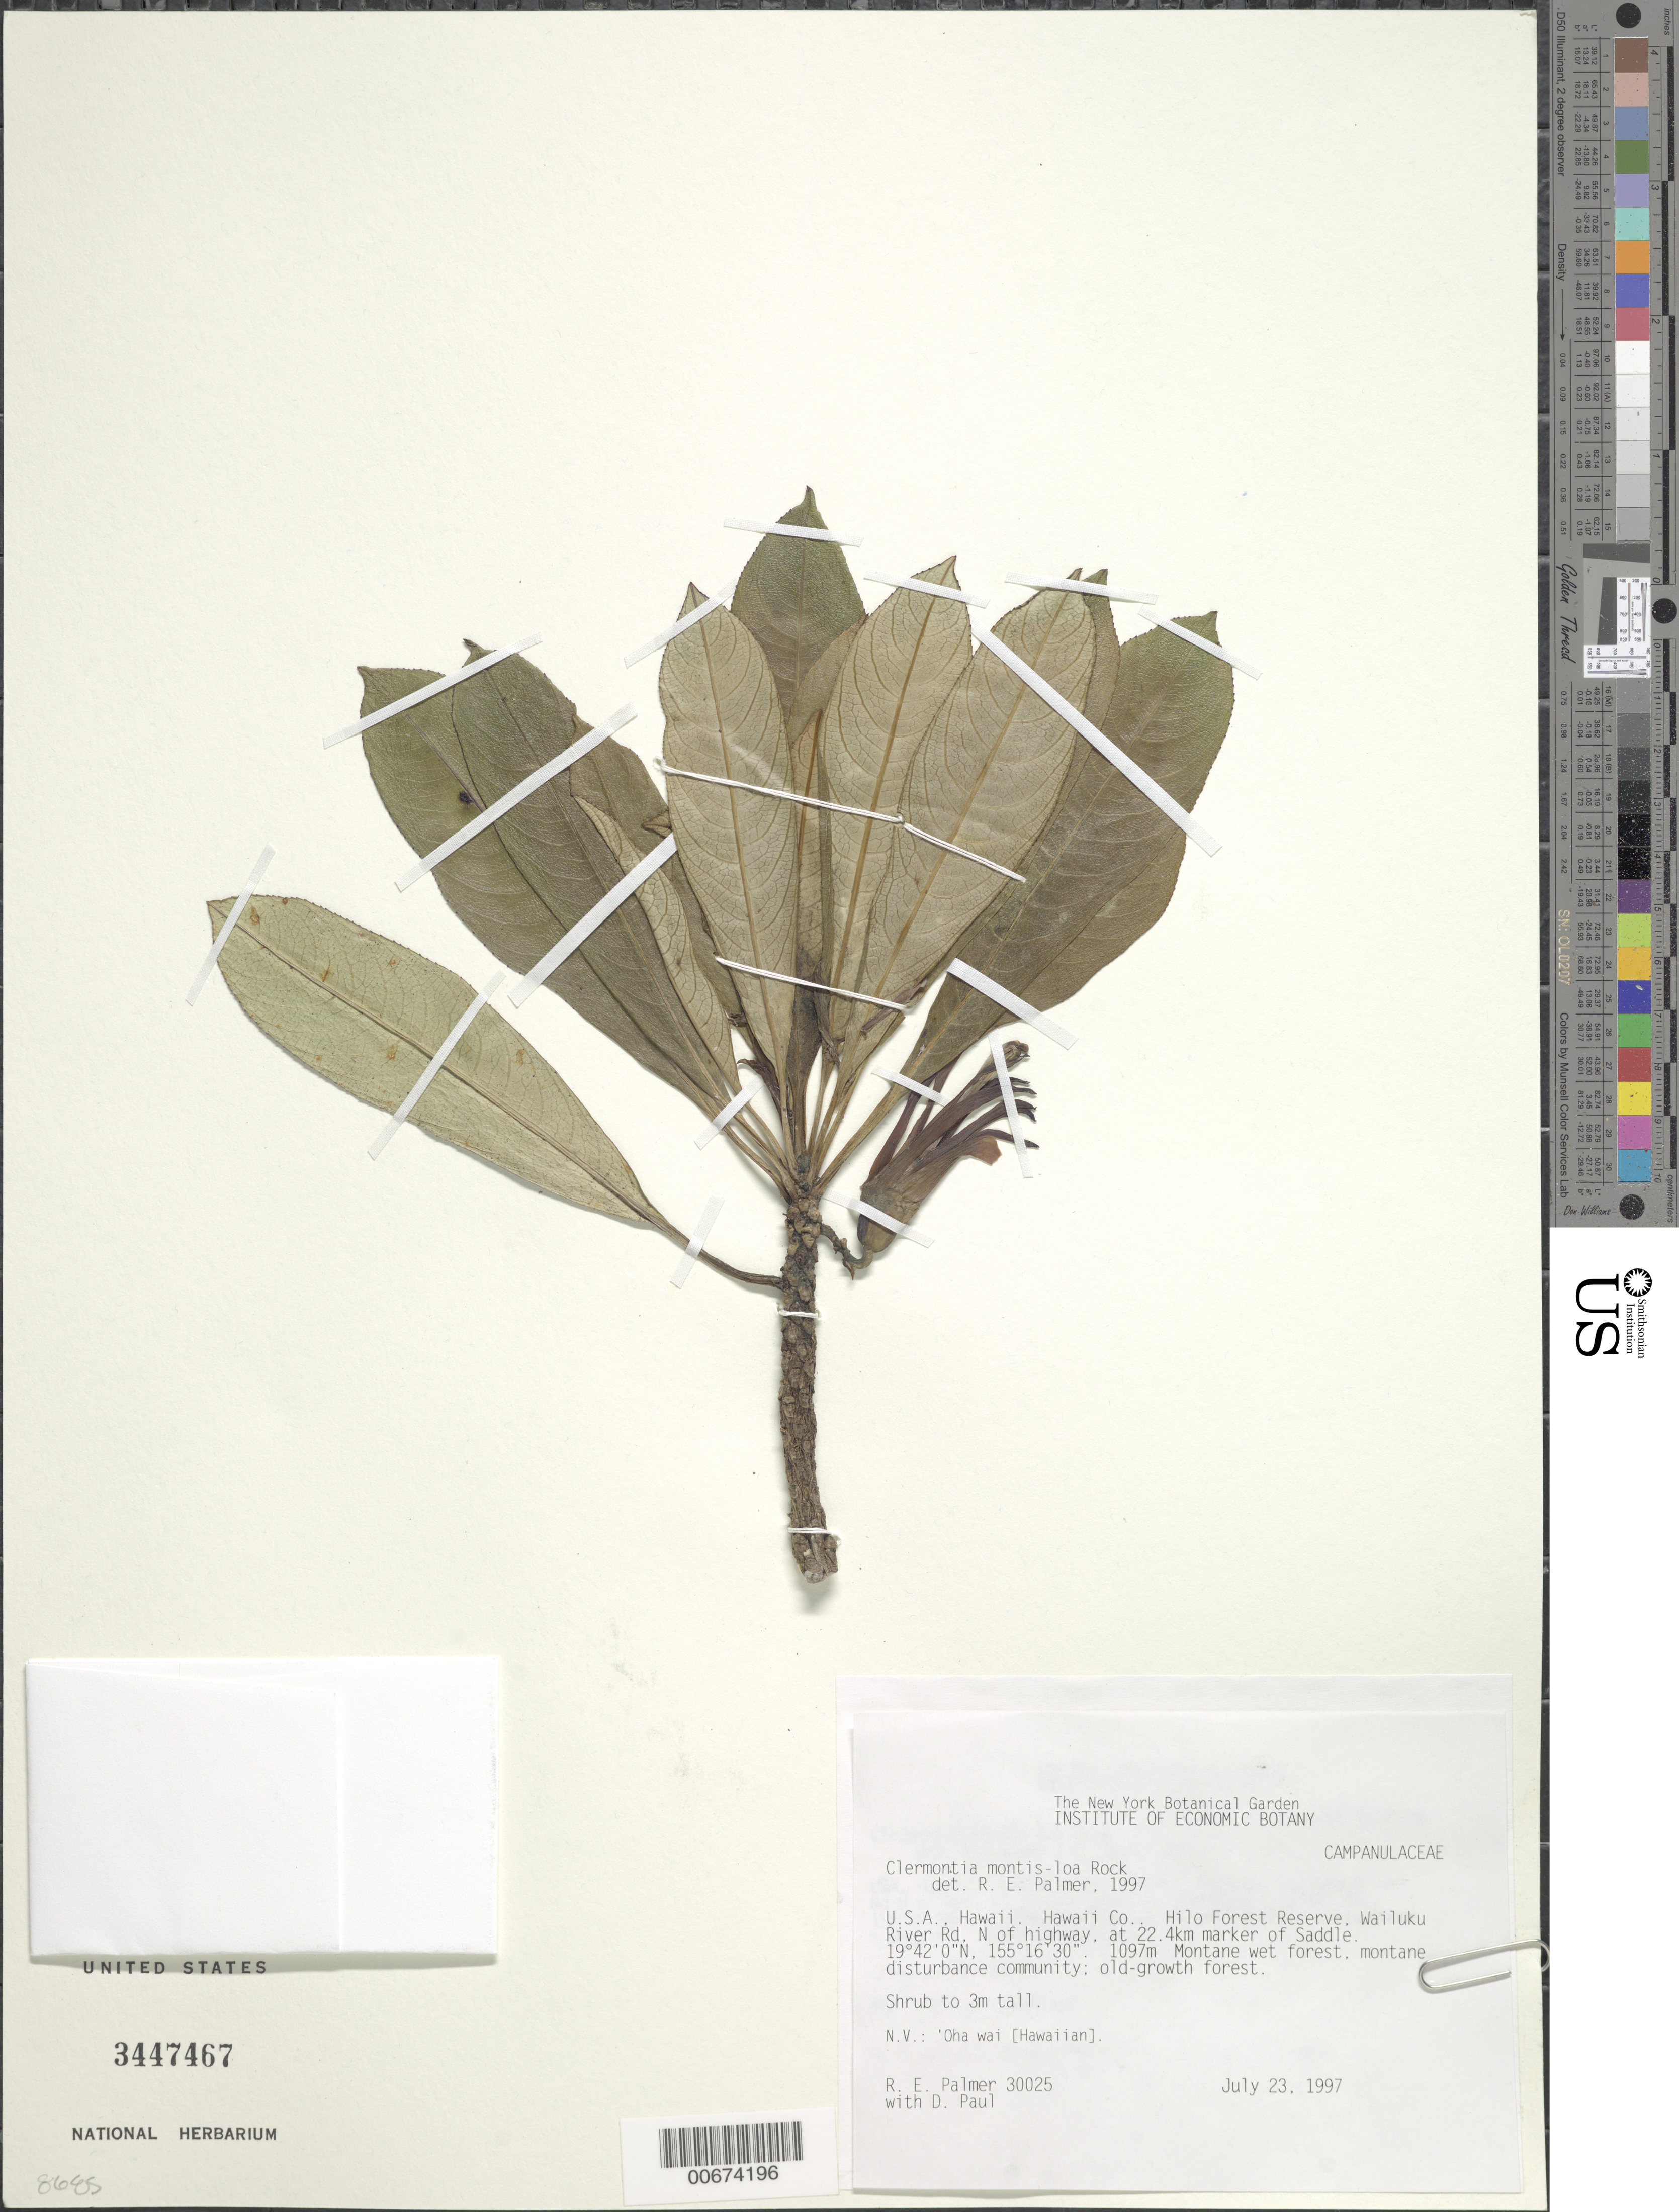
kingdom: Plantae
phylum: Tracheophyta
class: Magnoliopsida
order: Asterales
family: Campanulaceae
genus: Clermontia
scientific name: Clermontia montis-loa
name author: Rock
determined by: Palmer, R. E.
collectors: R. Palmer & D. Paul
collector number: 30025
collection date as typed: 23 Jul 1997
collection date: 1997-07-23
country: United States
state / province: Hawaii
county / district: Hawaii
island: Hawaii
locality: Hilo Forest Reserve, Wailuku River Rd, N of Hwy at 22.4 km marker of Saddle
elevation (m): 1097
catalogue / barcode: US 3447467